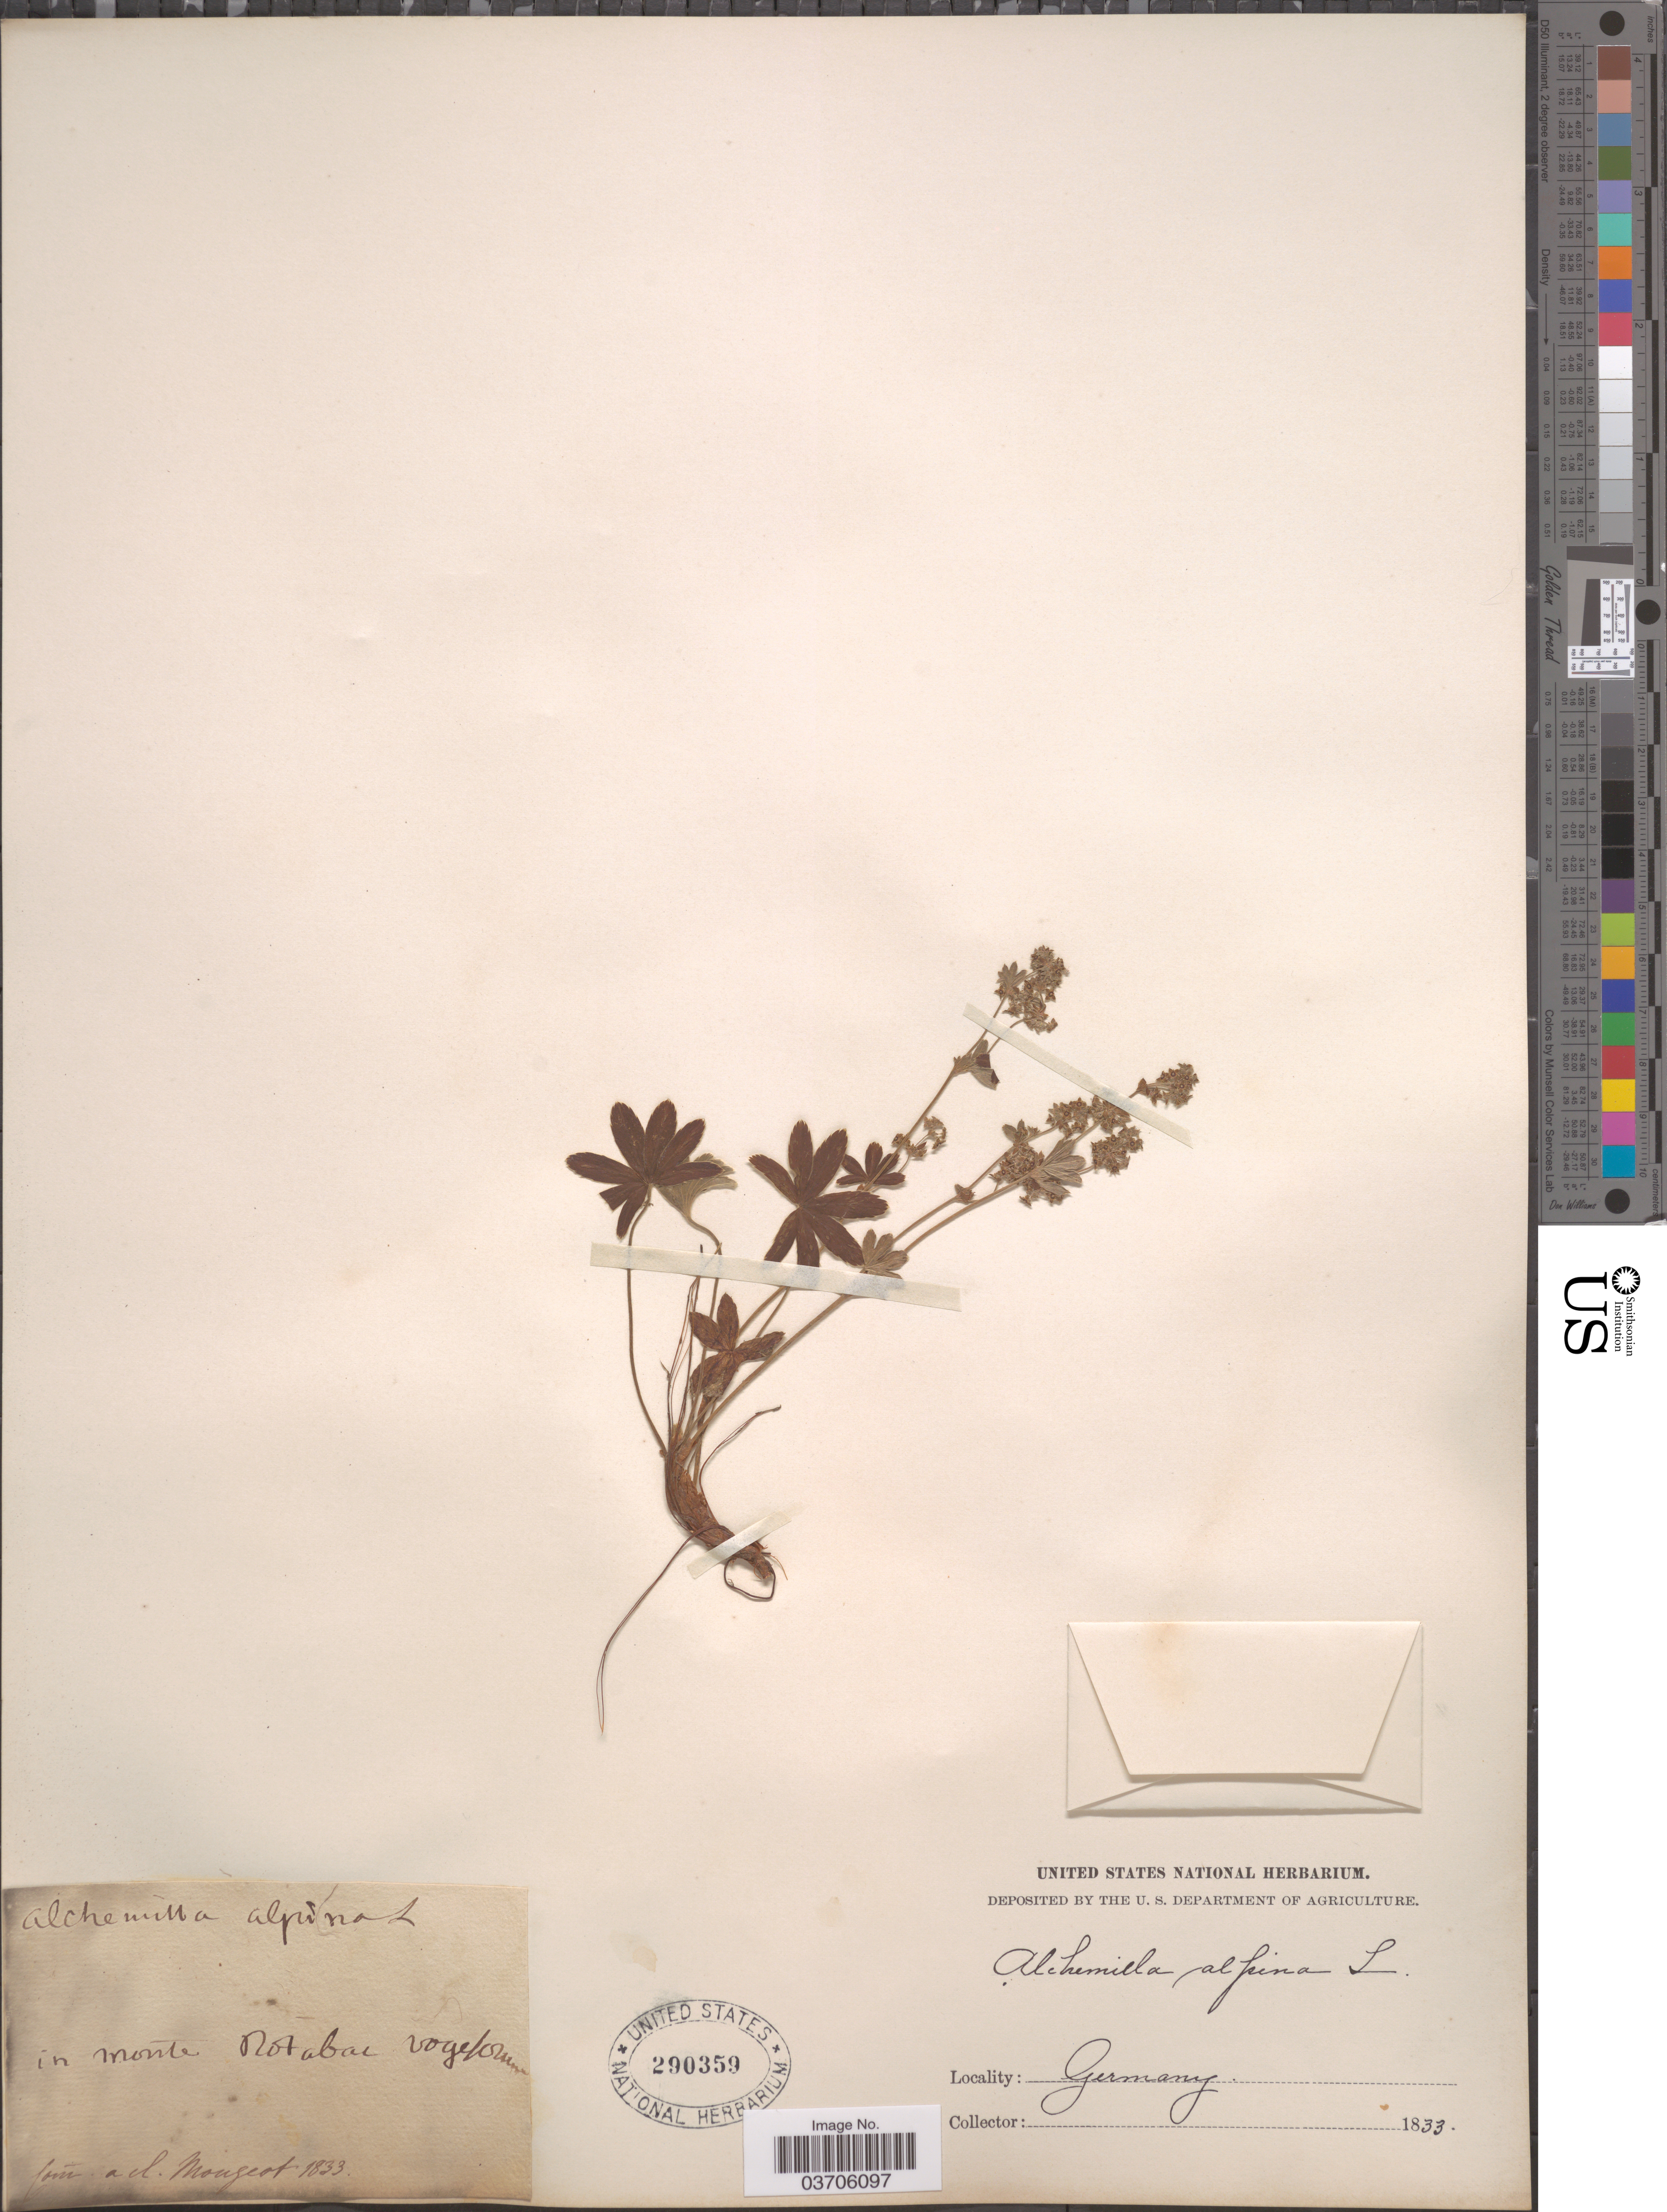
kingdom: Plantae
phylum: Tracheophyta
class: Magnoliopsida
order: Rosales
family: Rosaceae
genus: Alchemilla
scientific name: Alchemilla alpina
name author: L.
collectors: -. Mougeot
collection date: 1833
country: Germany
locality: In monte Rotabac vogeloum. [interpreted]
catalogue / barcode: US 290359